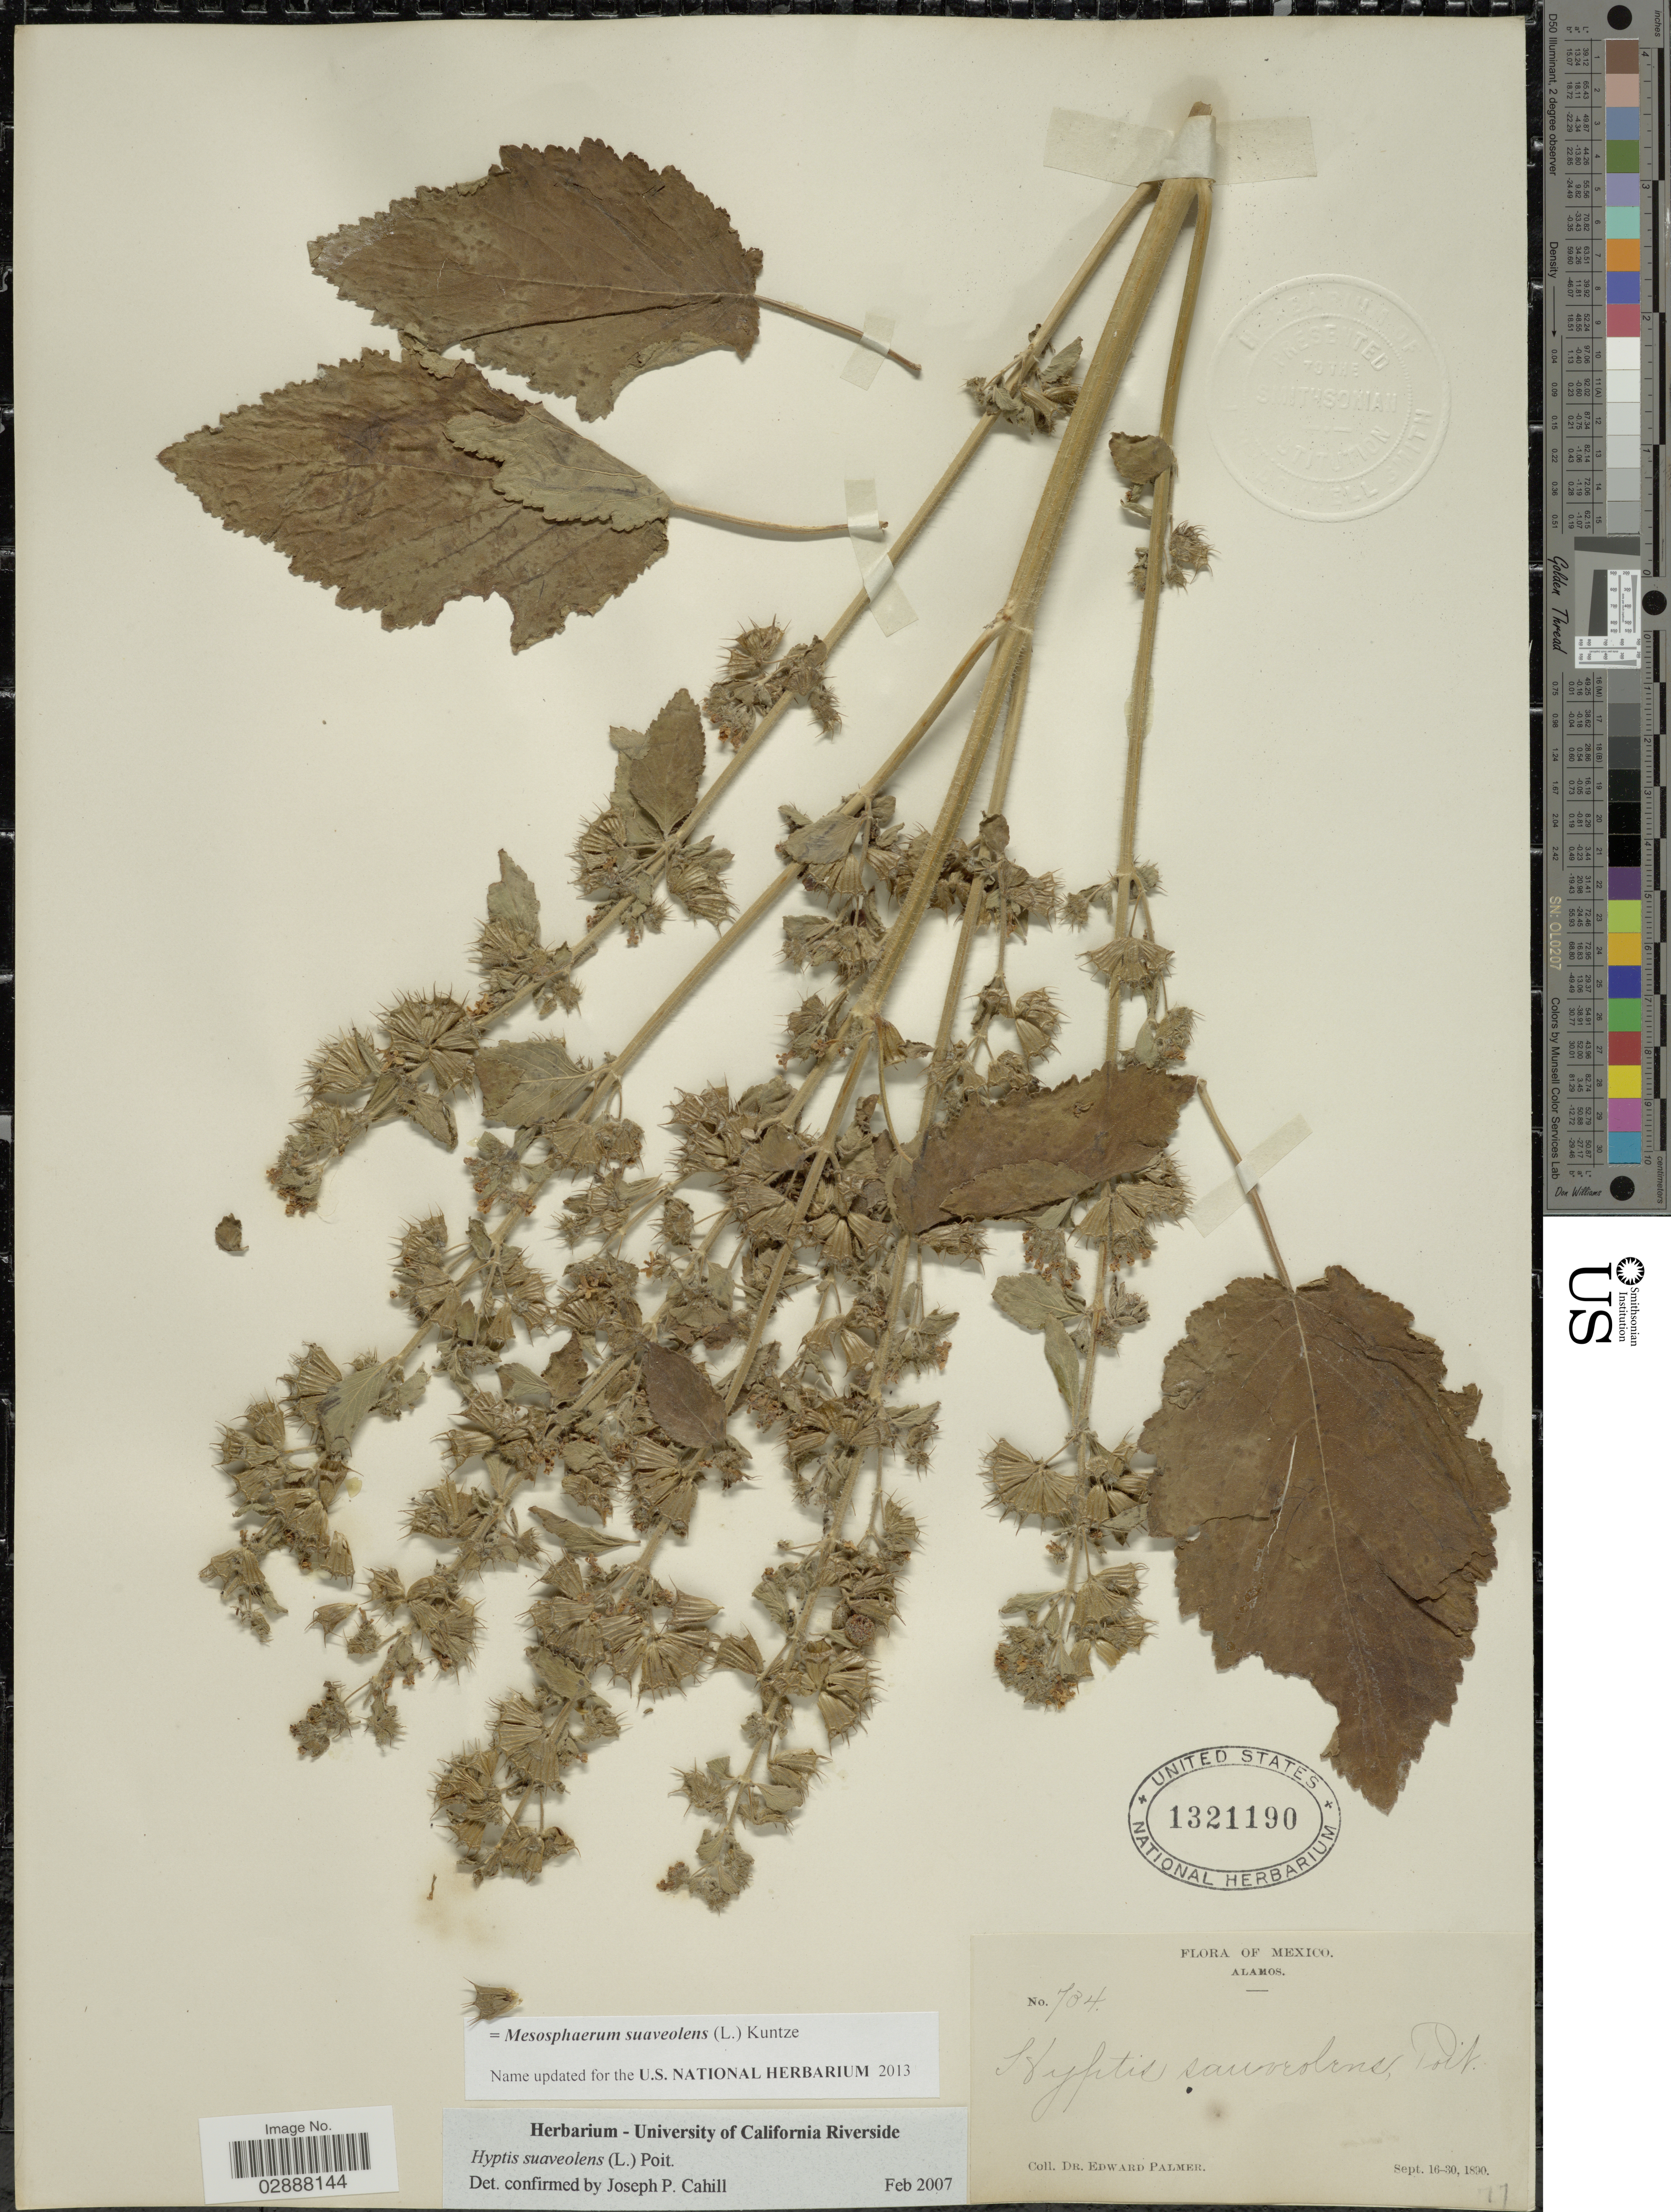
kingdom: Plantae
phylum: Tracheophyta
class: Magnoliopsida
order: Lamiales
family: Lamiaceae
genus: Mesosphaerum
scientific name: Mesosphaerum suaveolens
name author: (L.) Kuntze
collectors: E. Palmer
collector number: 734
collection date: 1890-09-16/1890-09-30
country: Mexico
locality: Alamos.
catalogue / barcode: US 1321190